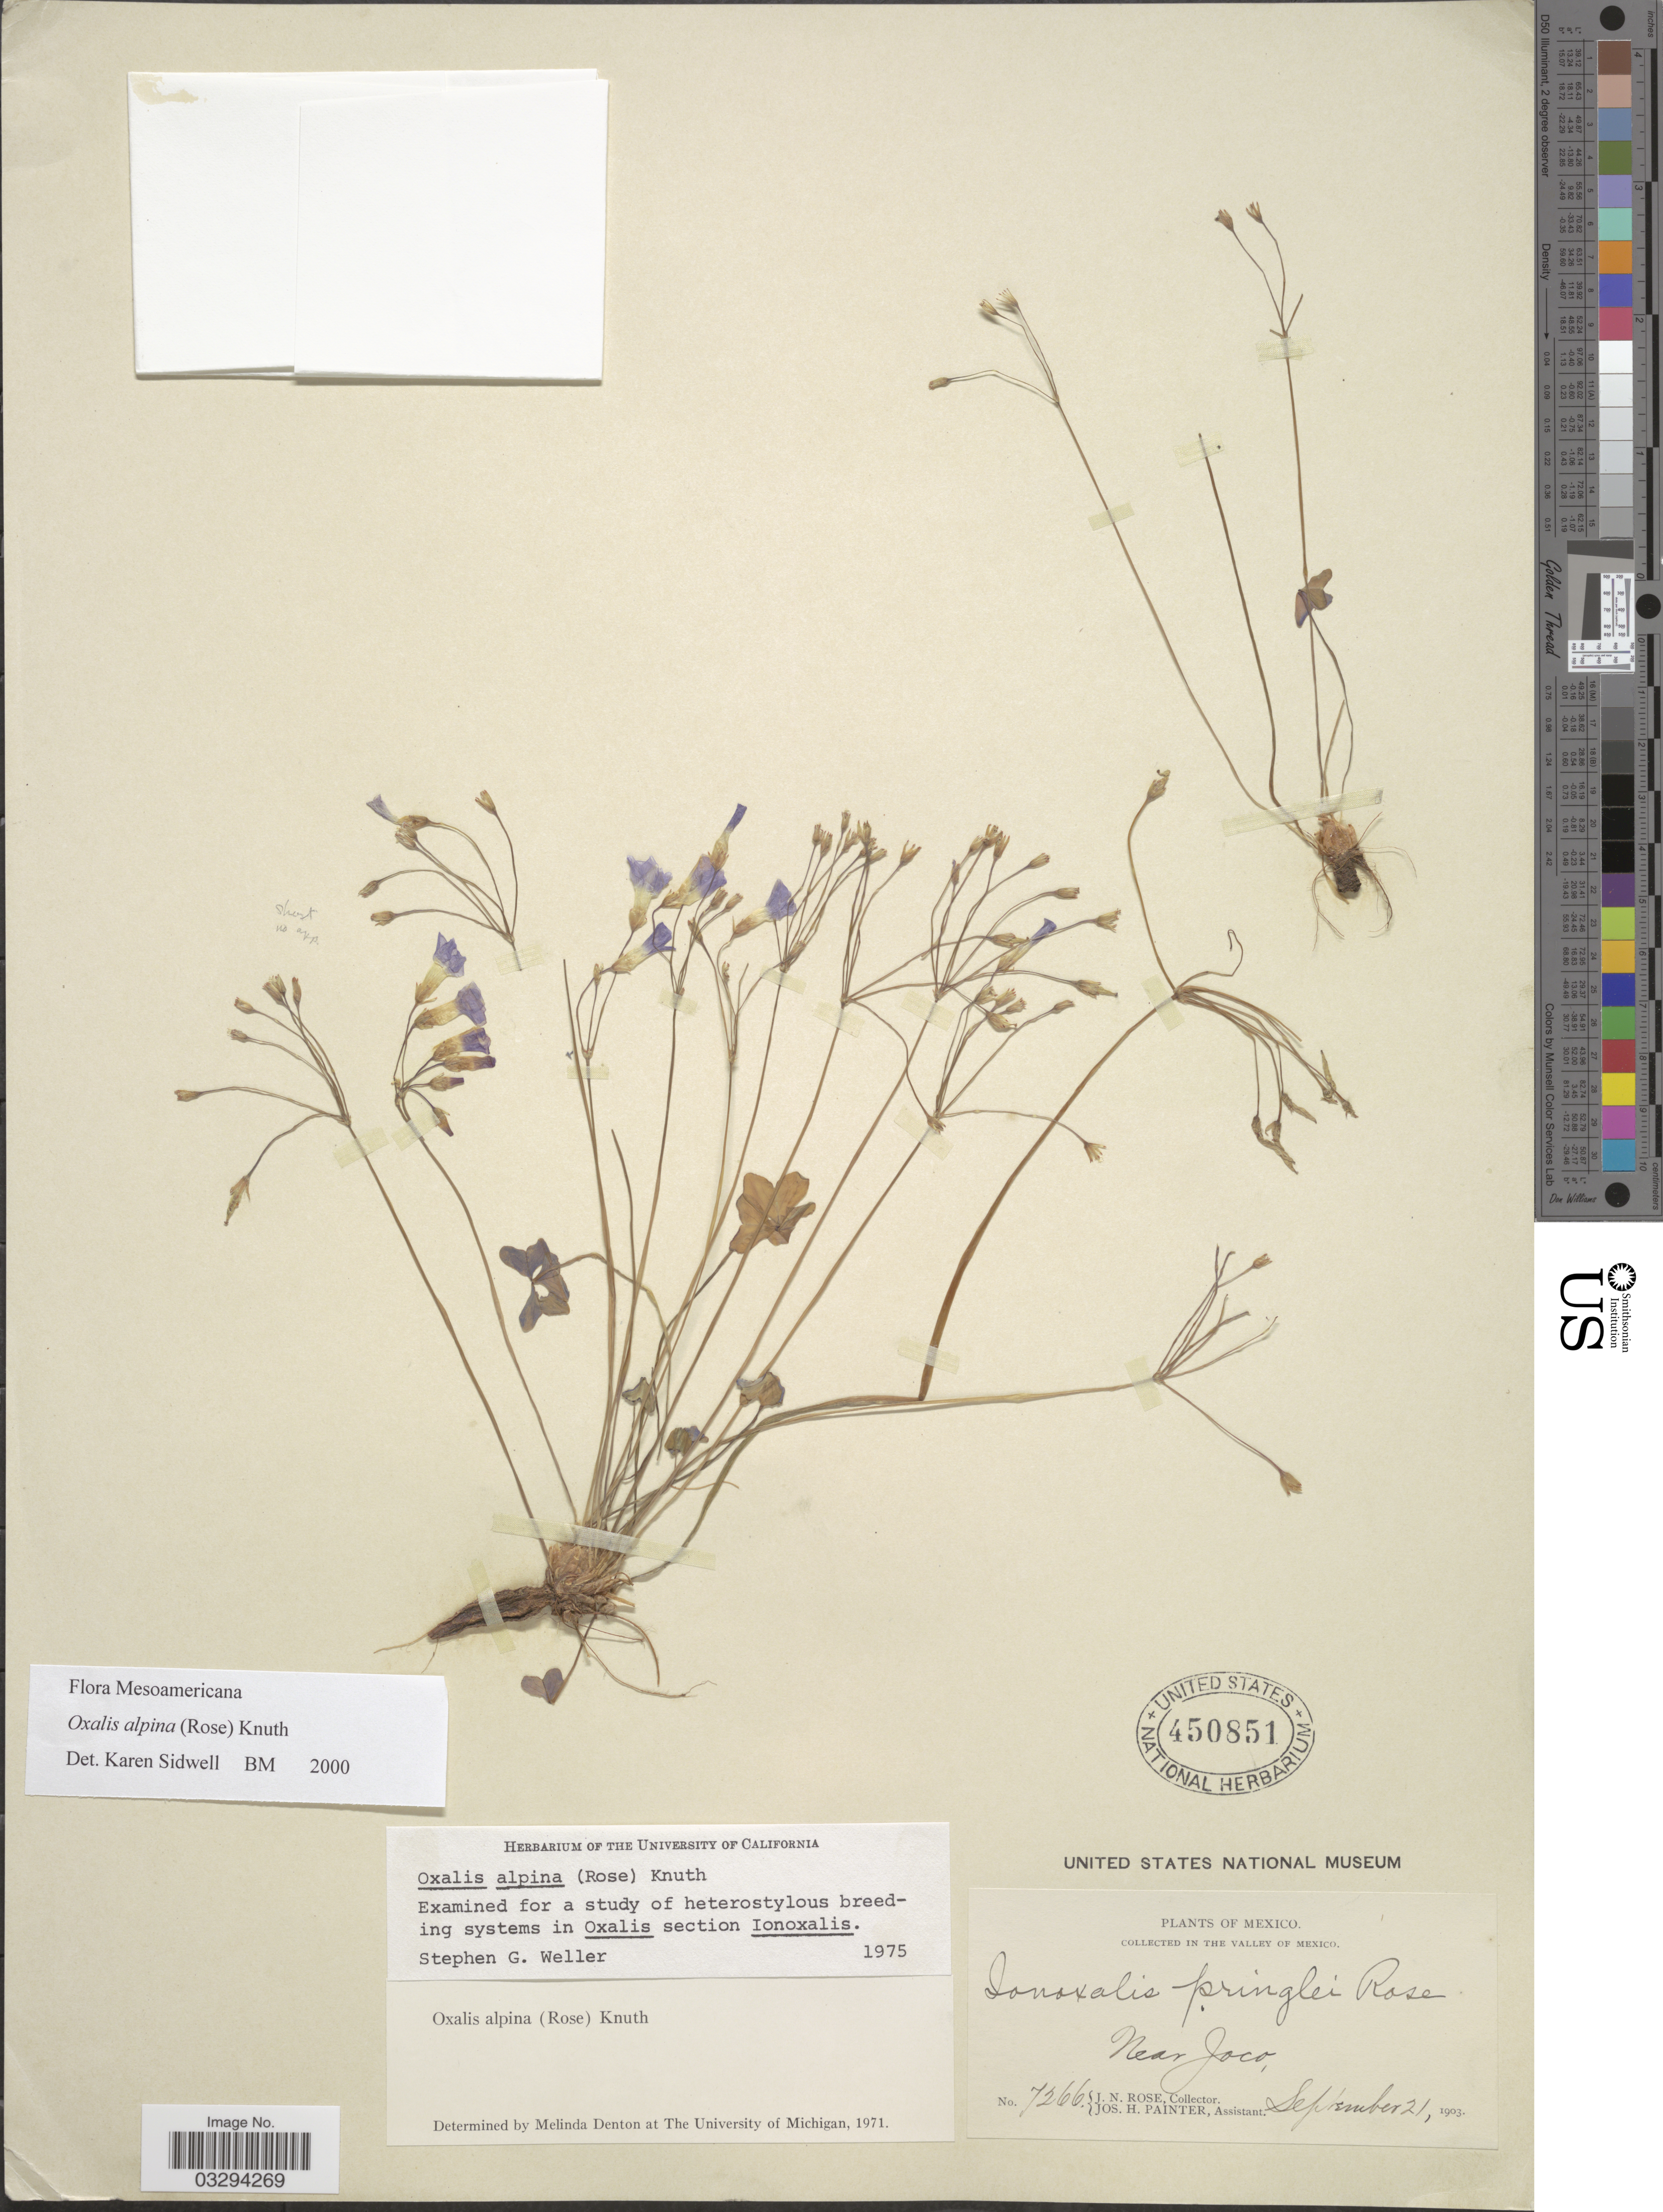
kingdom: Plantae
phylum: Tracheophyta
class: Magnoliopsida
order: Oxalidales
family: Oxalidaceae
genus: Oxalis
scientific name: Oxalis alpina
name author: (Rose) R. Knuth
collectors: J. N. Rose & J. H. Painter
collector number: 7266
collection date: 1903-09-21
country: Mexico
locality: In the valley of Jalisco. Near Joco.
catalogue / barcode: US 450851